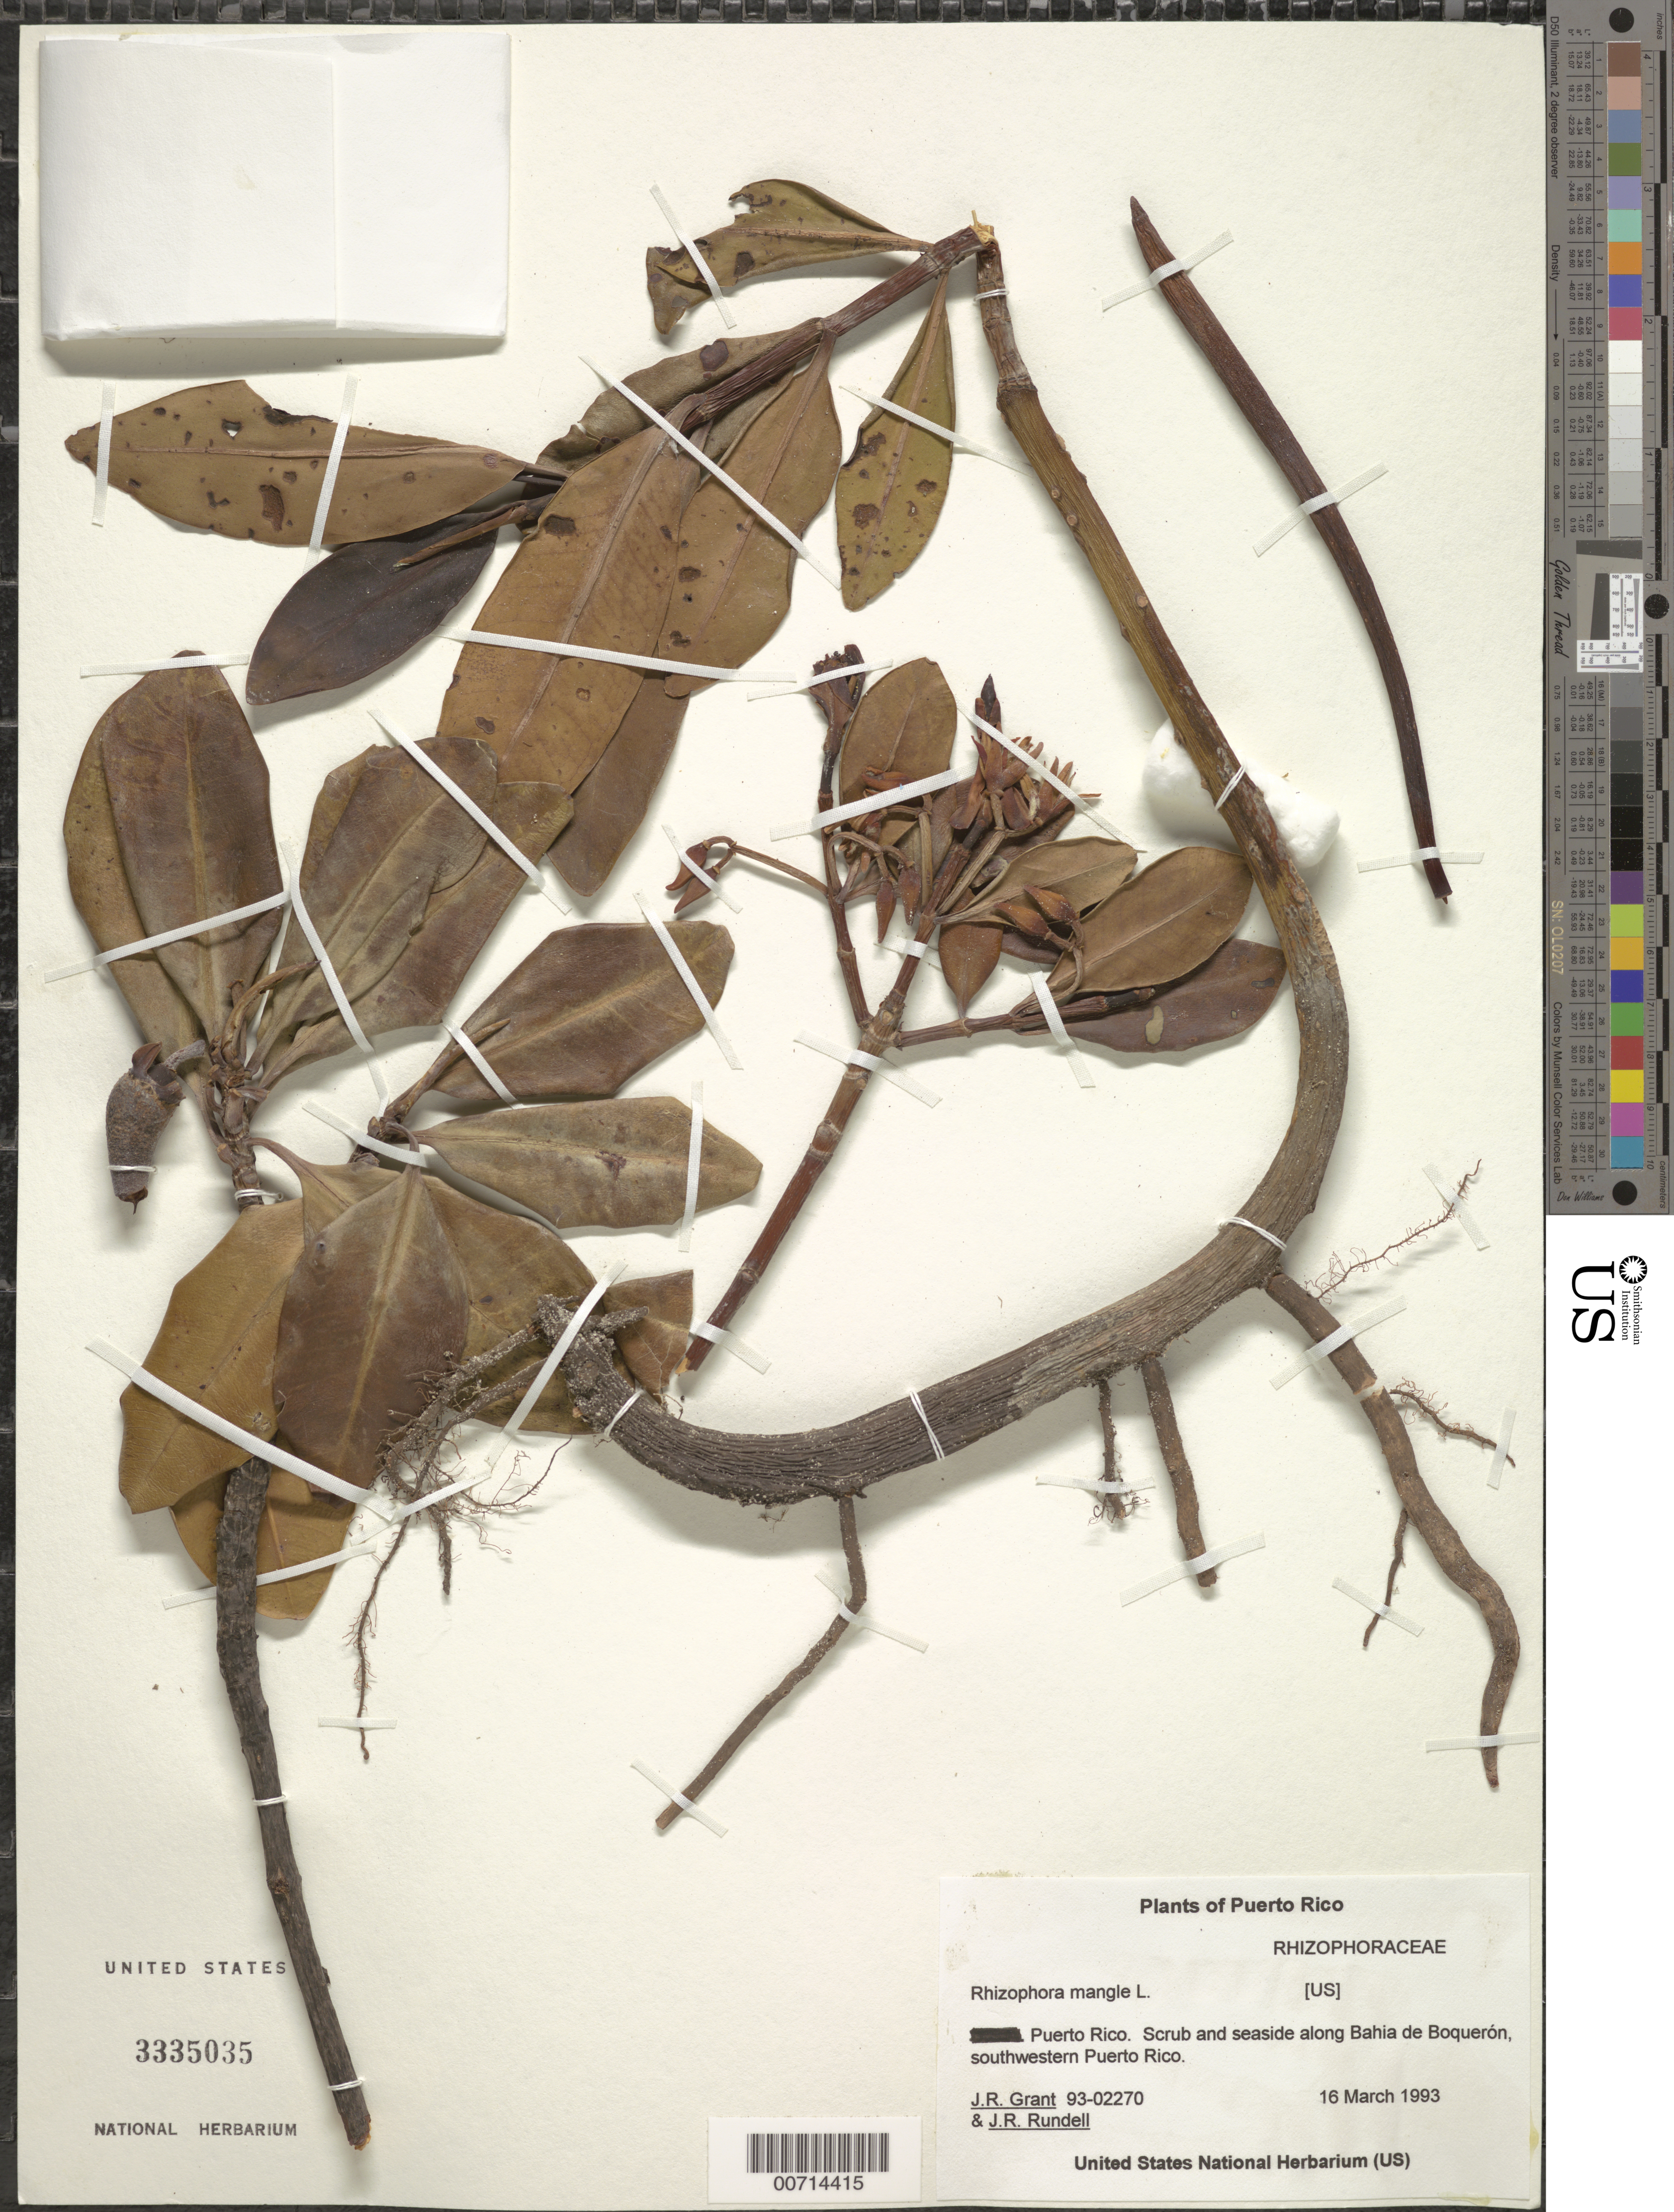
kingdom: Plantae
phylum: Tracheophyta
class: Magnoliopsida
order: Malpighiales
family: Rhizophoraceae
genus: Rhizophora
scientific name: Rhizophora mangle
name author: L.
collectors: J. R. Grant & J. R. Rundell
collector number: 93-02270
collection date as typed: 16 Mar 1993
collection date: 1993-03-16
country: Puerto Rico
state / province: Cabo Rojo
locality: Bahia de Boquerón, SW P.R.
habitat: Scrub and seaside along Bahia de Boquerón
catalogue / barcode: US 3335035